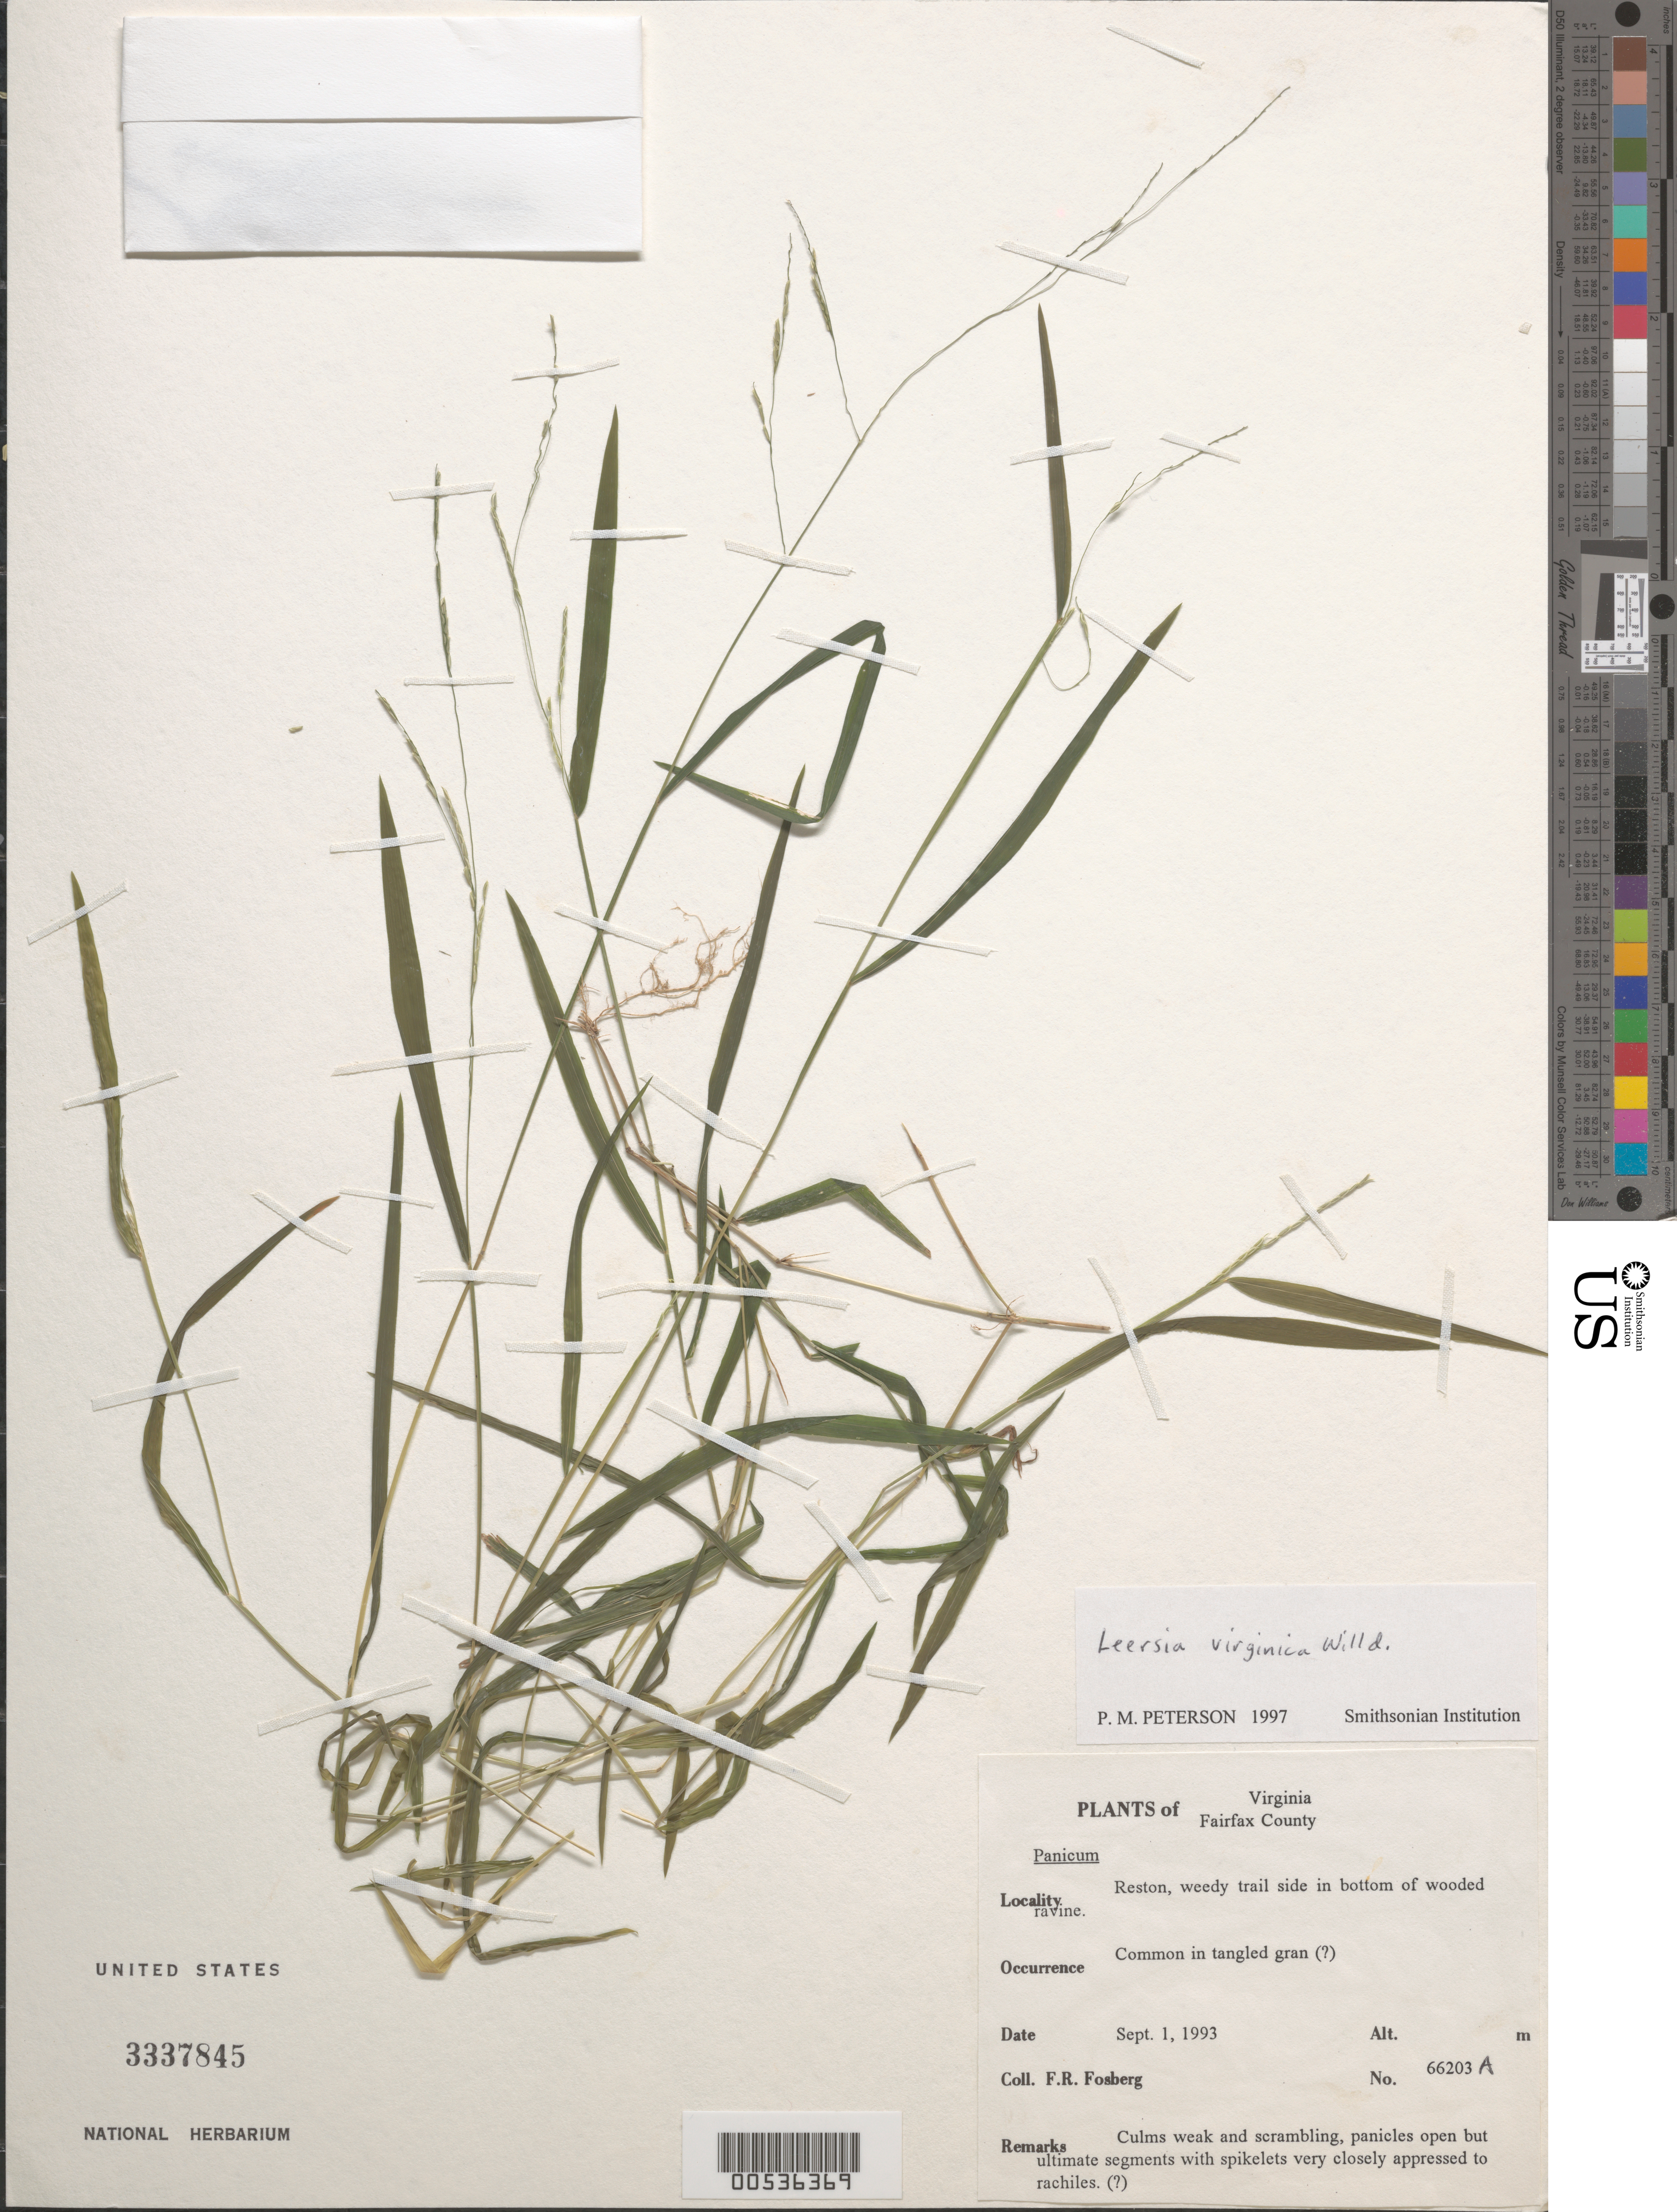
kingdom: Plantae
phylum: Tracheophyta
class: Liliopsida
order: Poales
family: Poaceae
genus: Leersia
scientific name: Leersia virginica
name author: Willd.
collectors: F. R. Fosberg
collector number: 66203A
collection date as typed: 01 Sep 1993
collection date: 1993-09-01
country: United States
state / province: Virginia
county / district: Fairfax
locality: Reston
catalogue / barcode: US 3337845